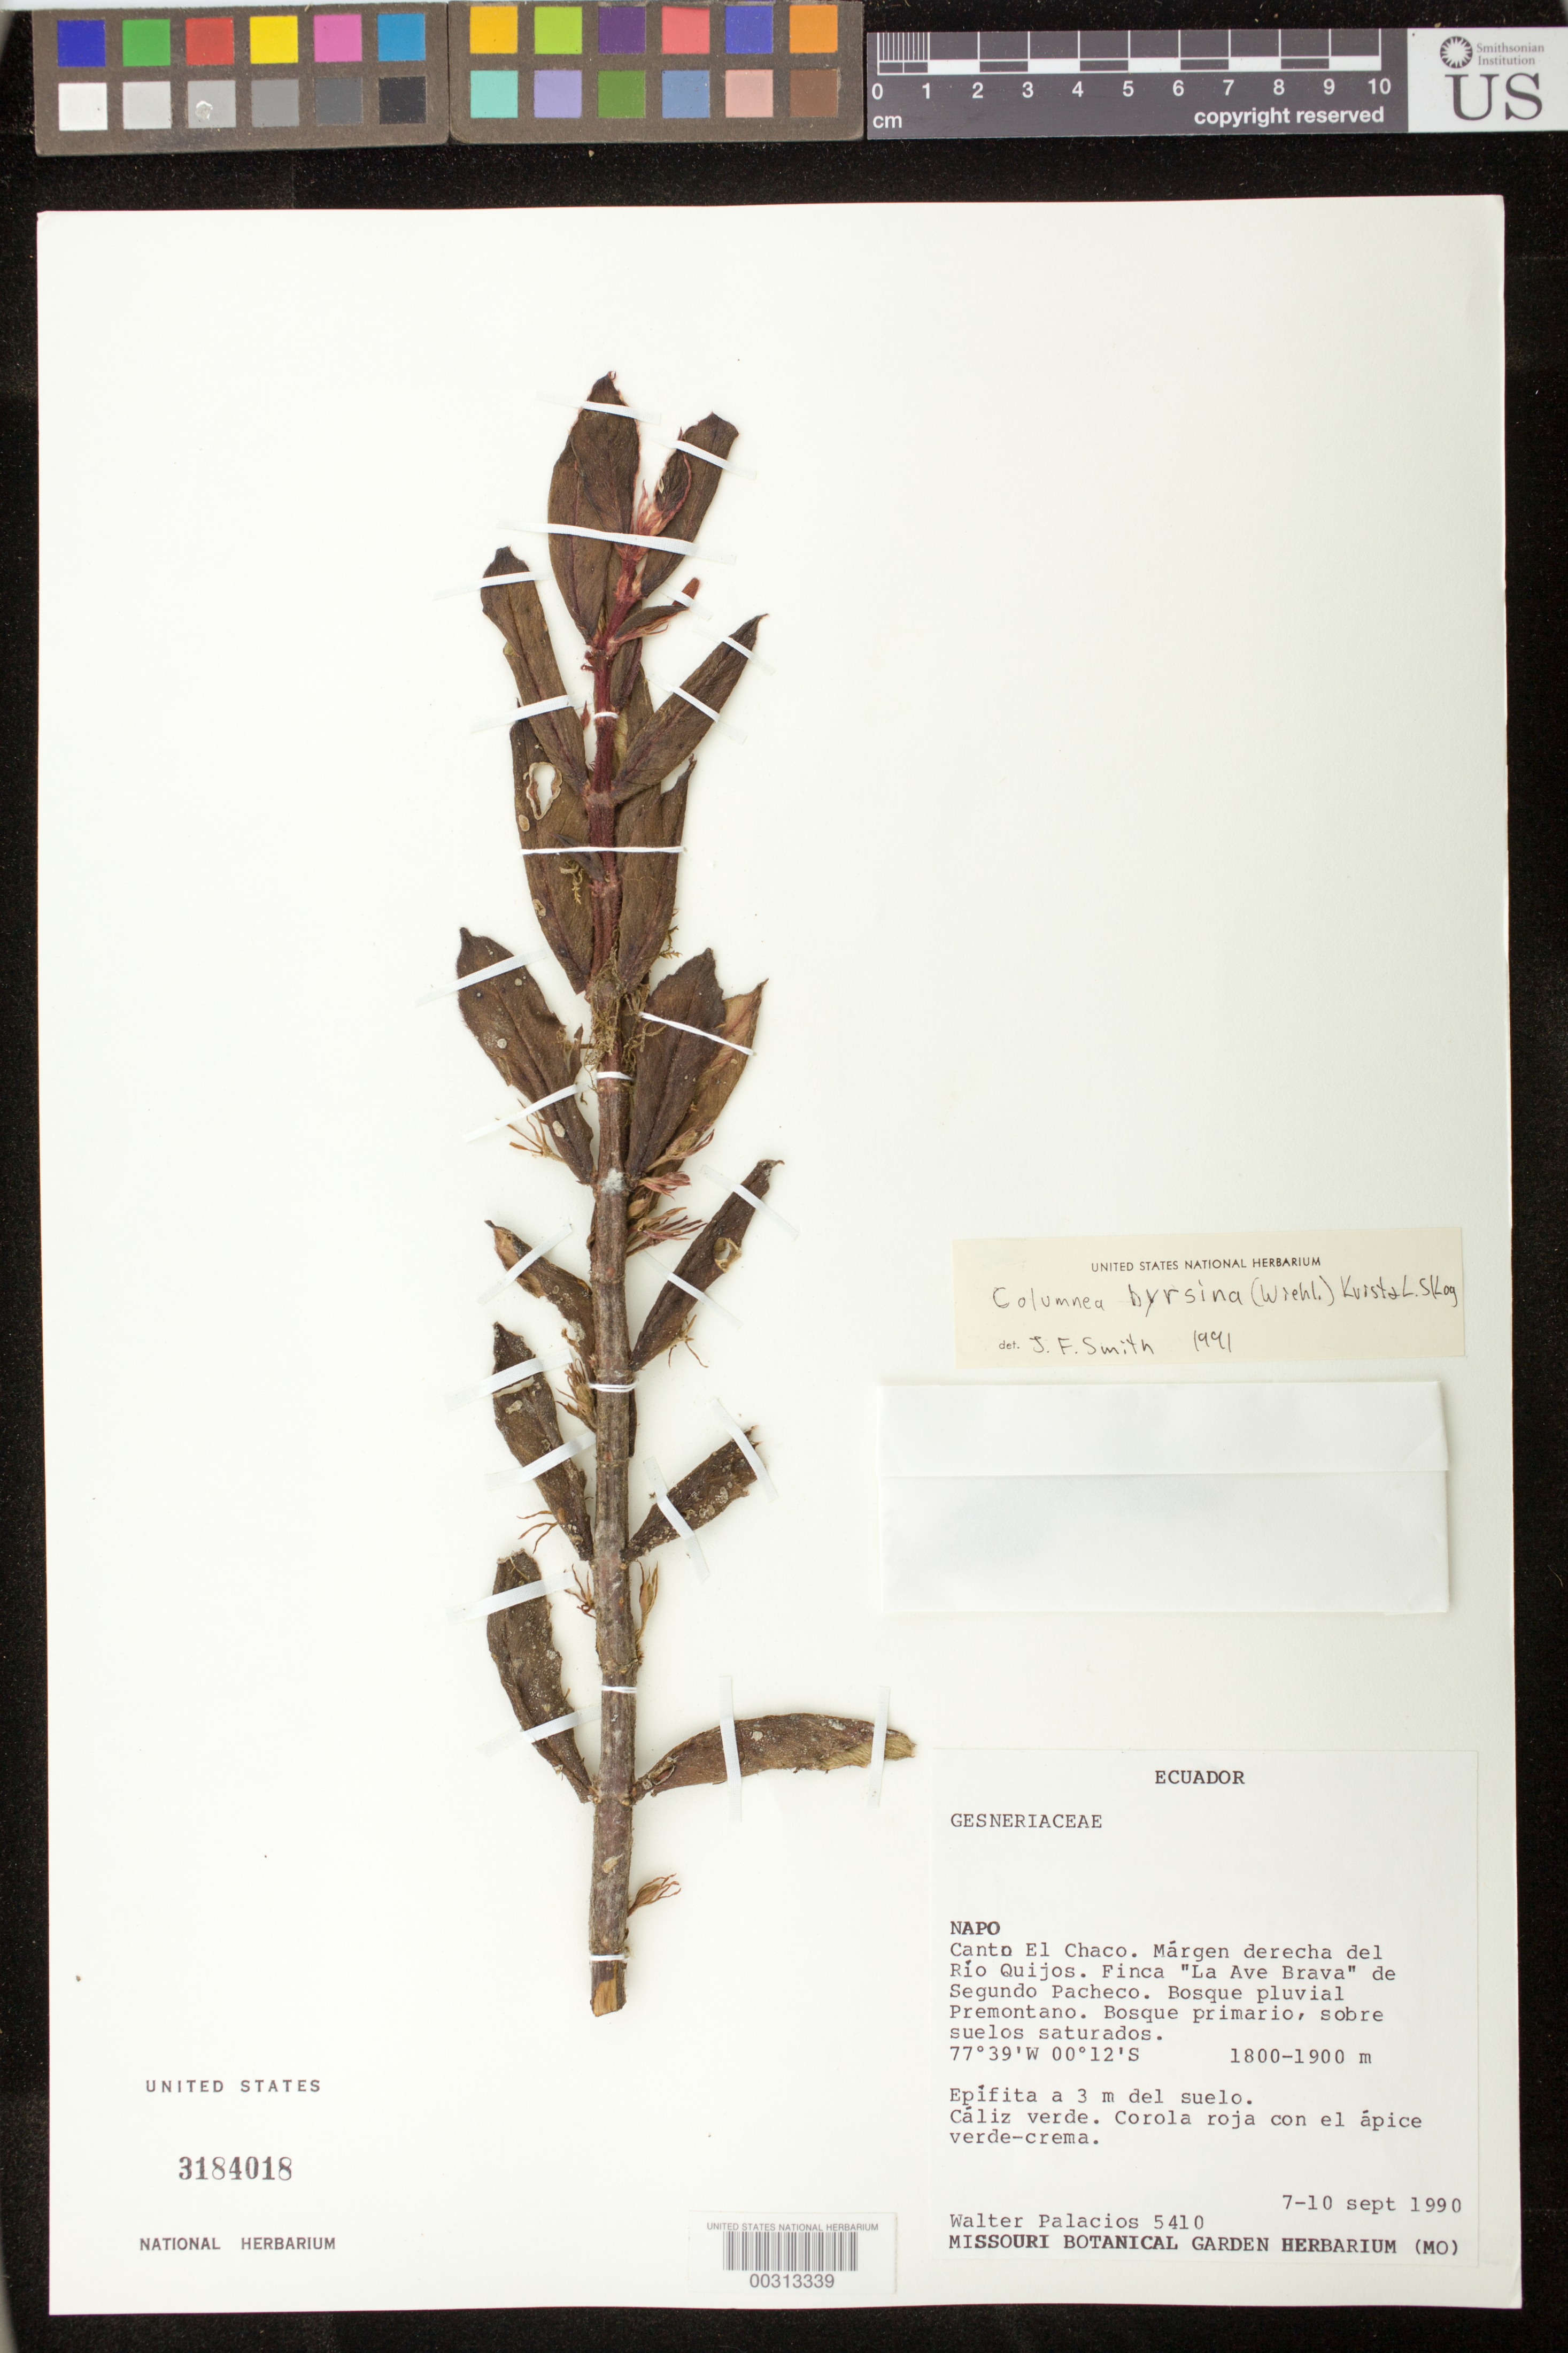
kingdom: Plantae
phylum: Tracheophyta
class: Magnoliopsida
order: Lamiales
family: Gesneriaceae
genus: Columnea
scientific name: Columnea byrsina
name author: (Wiehler) L.P. Kvist & L.E. Skog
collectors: W. Palacios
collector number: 5410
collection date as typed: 7-10 Sep 1990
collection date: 1990-09-07/1990-09-10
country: Ecuador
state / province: Napo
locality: Canton El Chaco, margen derecha del Rio Quijos, finca "La Ave Brava" de Segundo Pacheco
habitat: Bosque pluvial premontano; bosque primario, sobre suelos saturados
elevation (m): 1800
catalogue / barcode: US 3184018